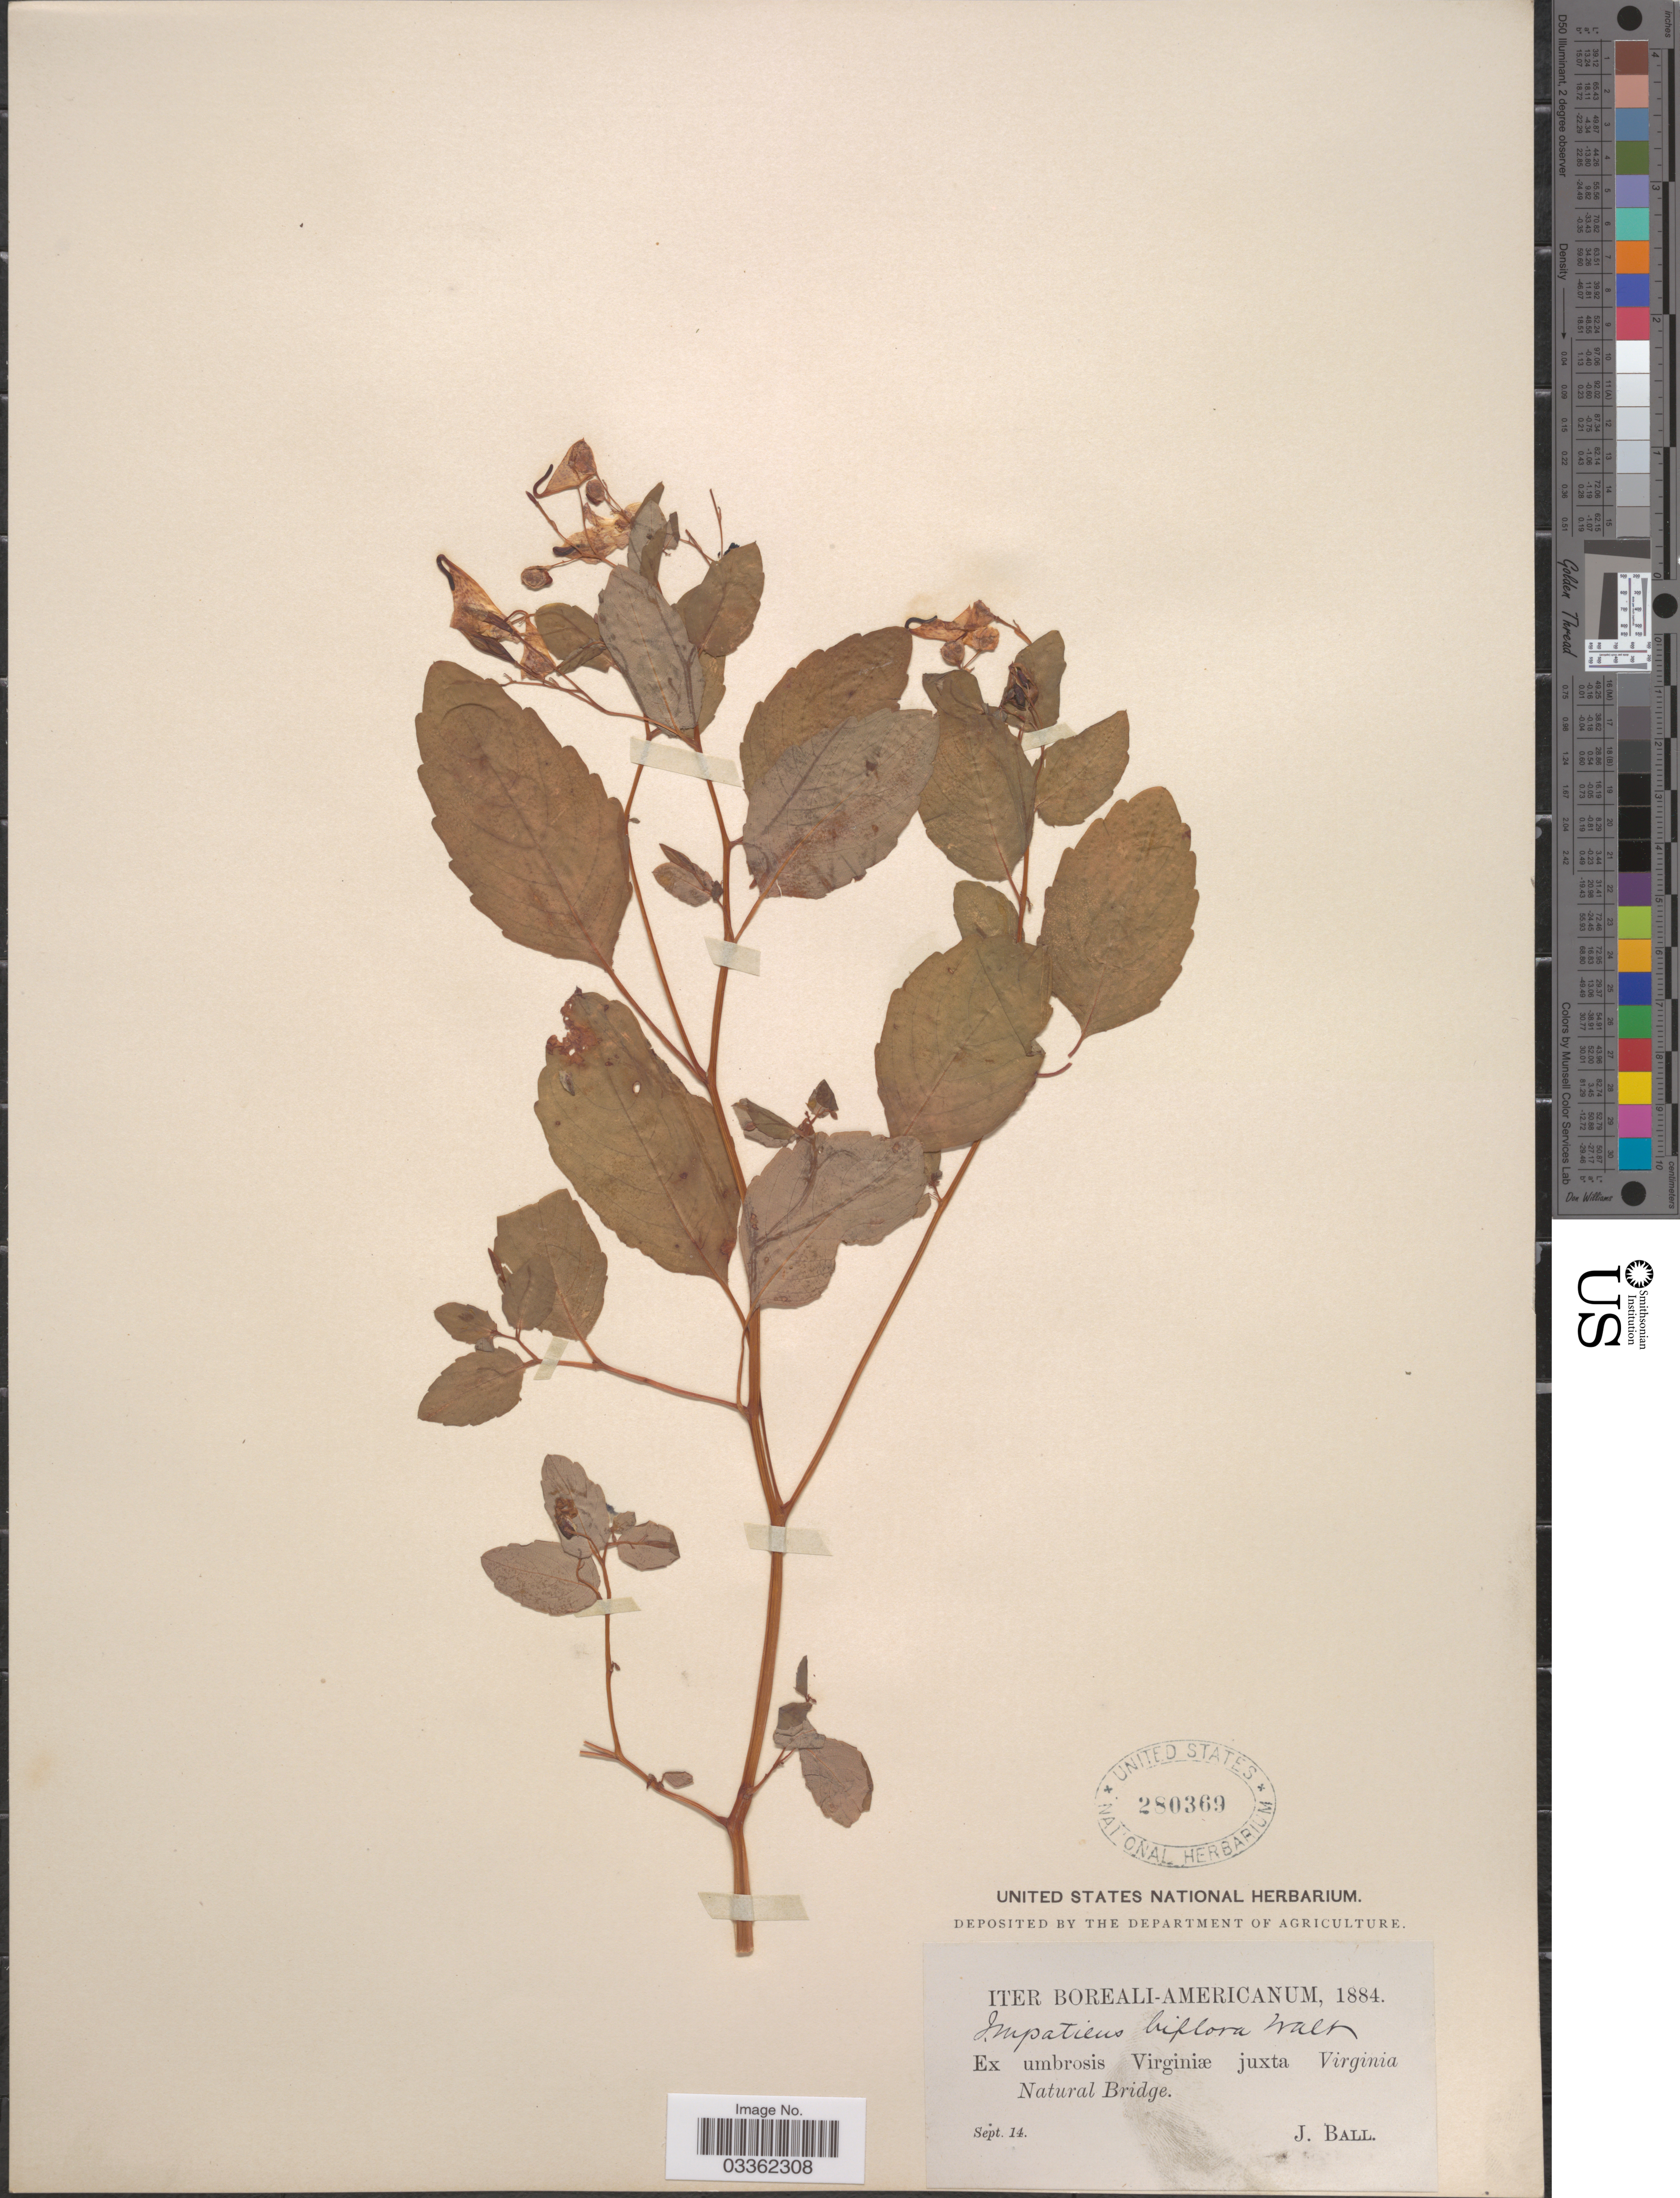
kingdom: Plantae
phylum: Tracheophyta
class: Magnoliopsida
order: Ericales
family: Balsaminaceae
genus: Impatiens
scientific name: Impatiens capensis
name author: Meerb.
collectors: J. Ball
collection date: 1884-09-14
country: United States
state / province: Virginia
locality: Iter Boreali-Americanum, Ex umbrosis Virginæ juxta Virginia Natural Bridge.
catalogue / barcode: US 280369